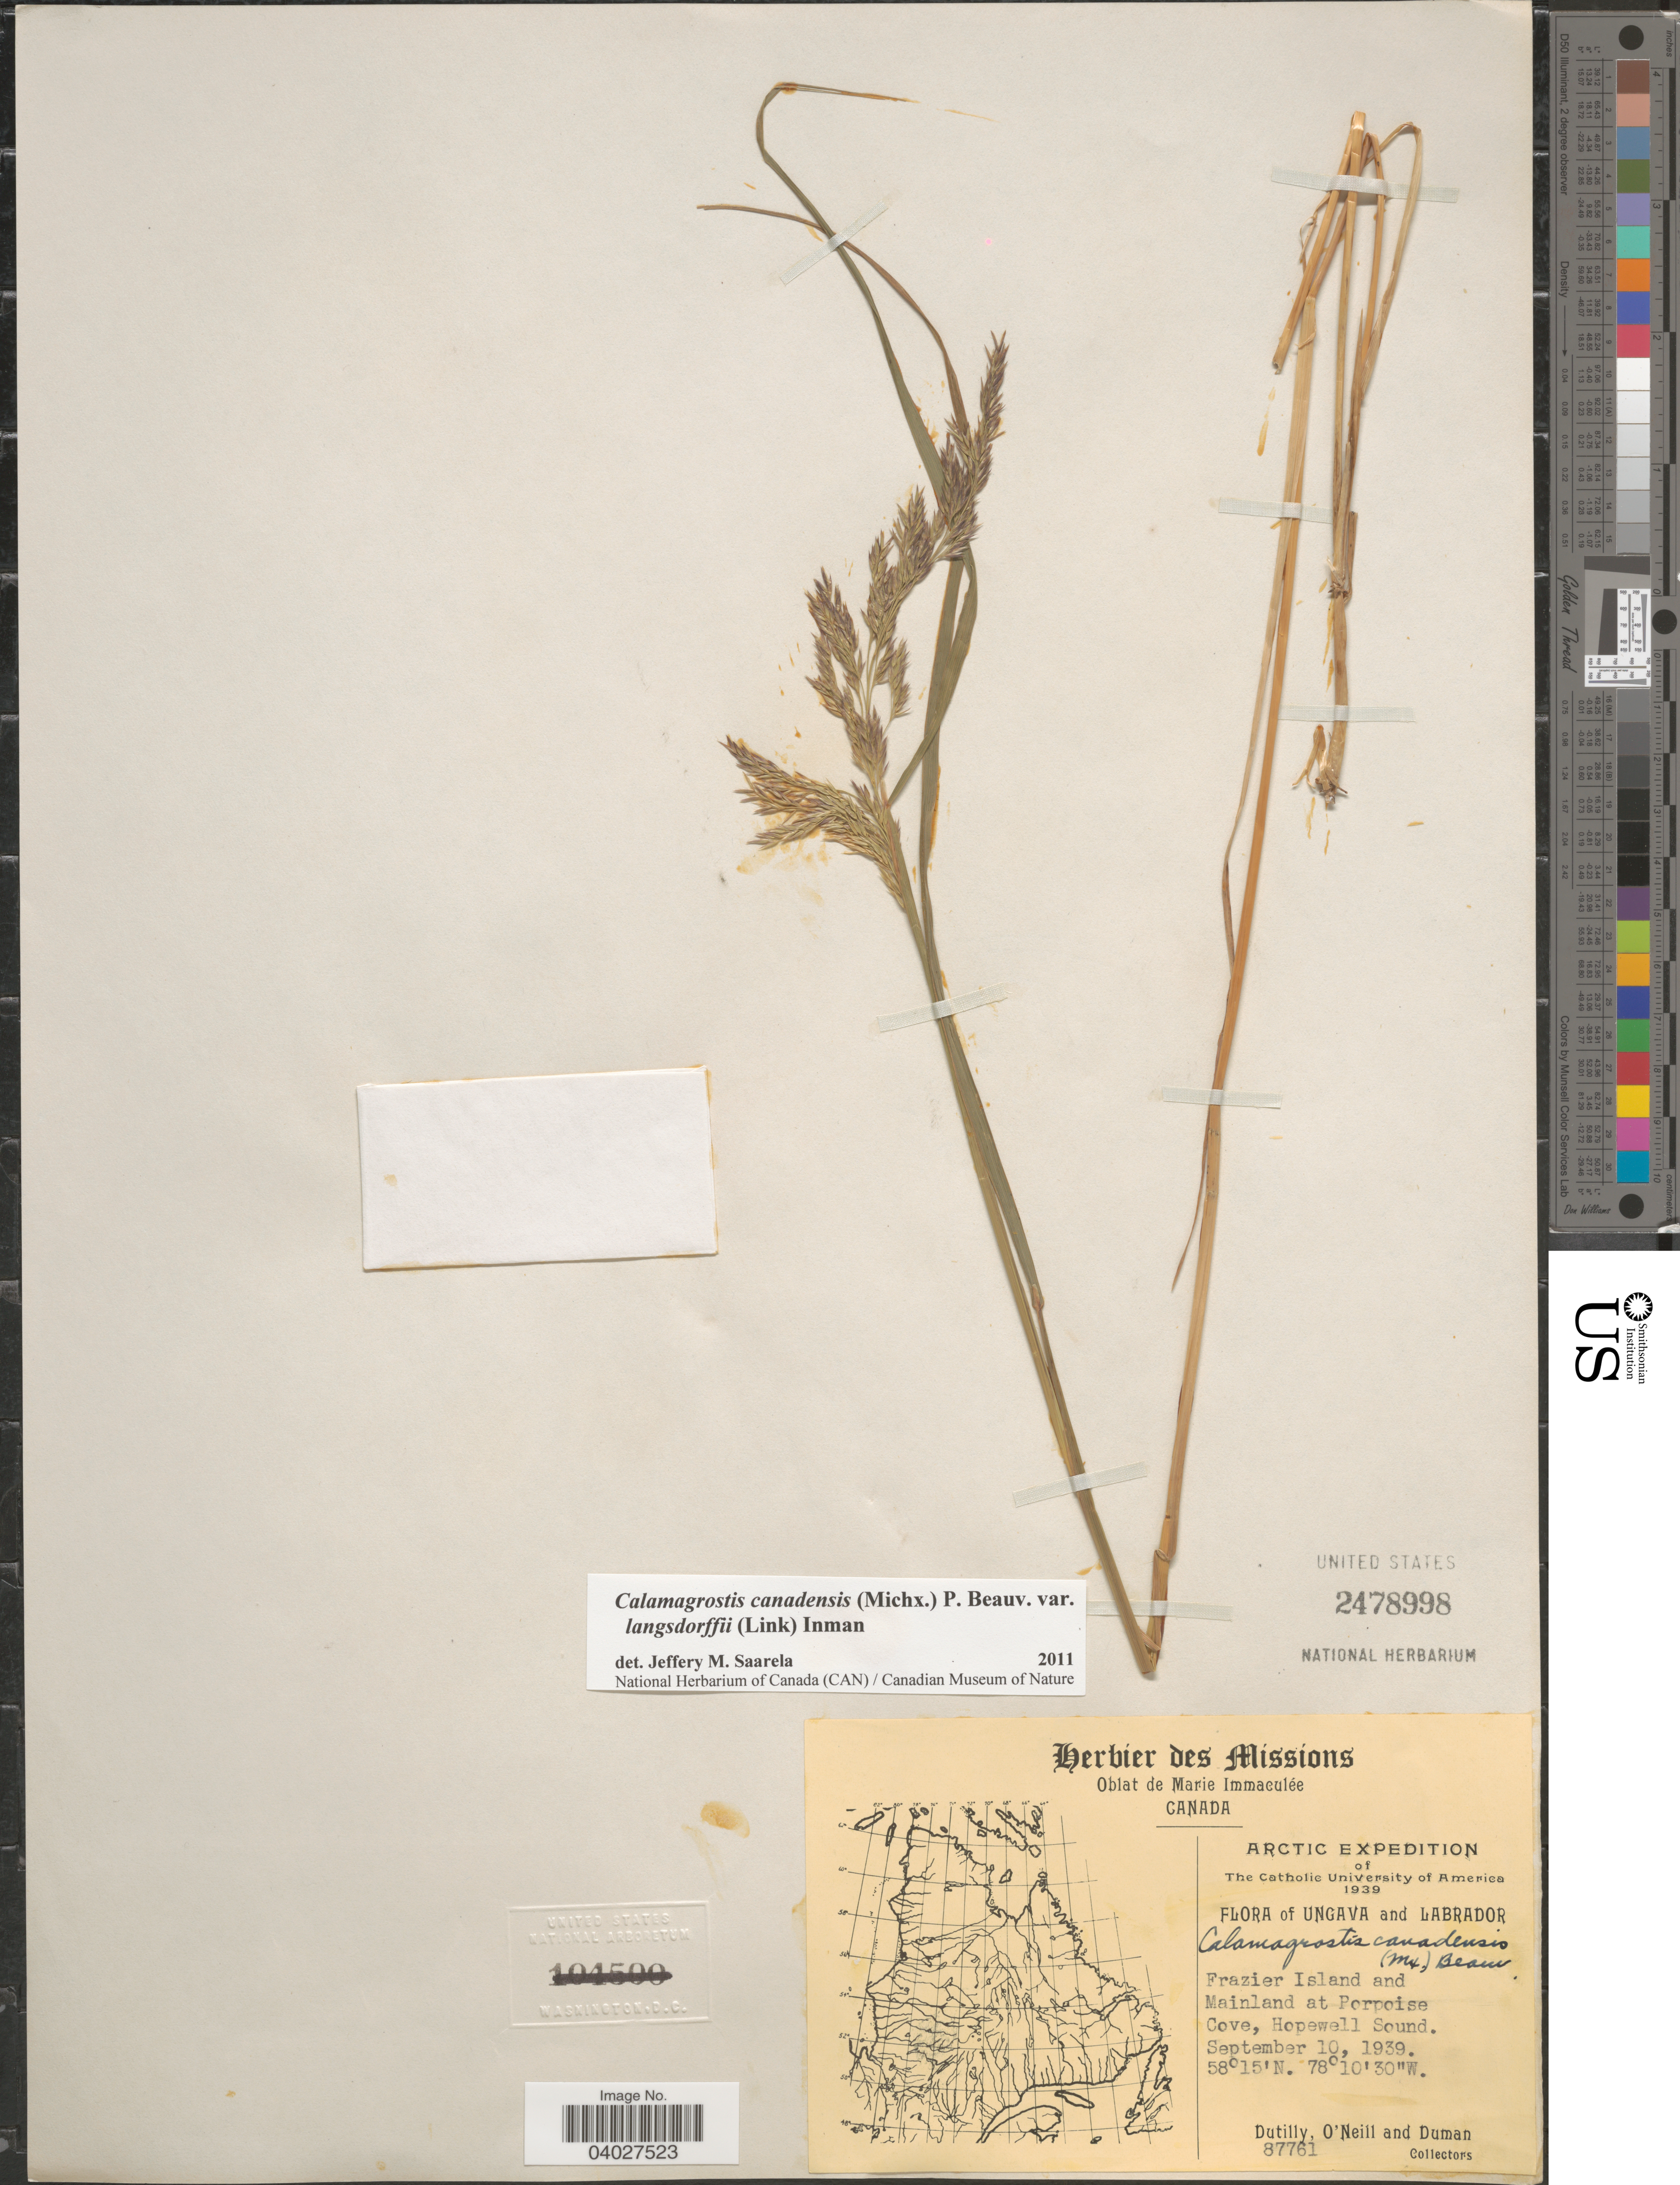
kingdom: Plantae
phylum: Tracheophyta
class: Liliopsida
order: Poales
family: Poaceae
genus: Calamagrostis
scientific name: Calamagrostis canadensis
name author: (Michx.) P. Beauv.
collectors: -. Dutilly, -. O'Neill & -. Duman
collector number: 87761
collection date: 1939-09-10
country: Canada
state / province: Newfoundland and Labrador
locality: Ungava and Labrador. Frazier Island and Mainland at Porpoise Cove, Hopewell Sound.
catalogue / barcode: US 2478998